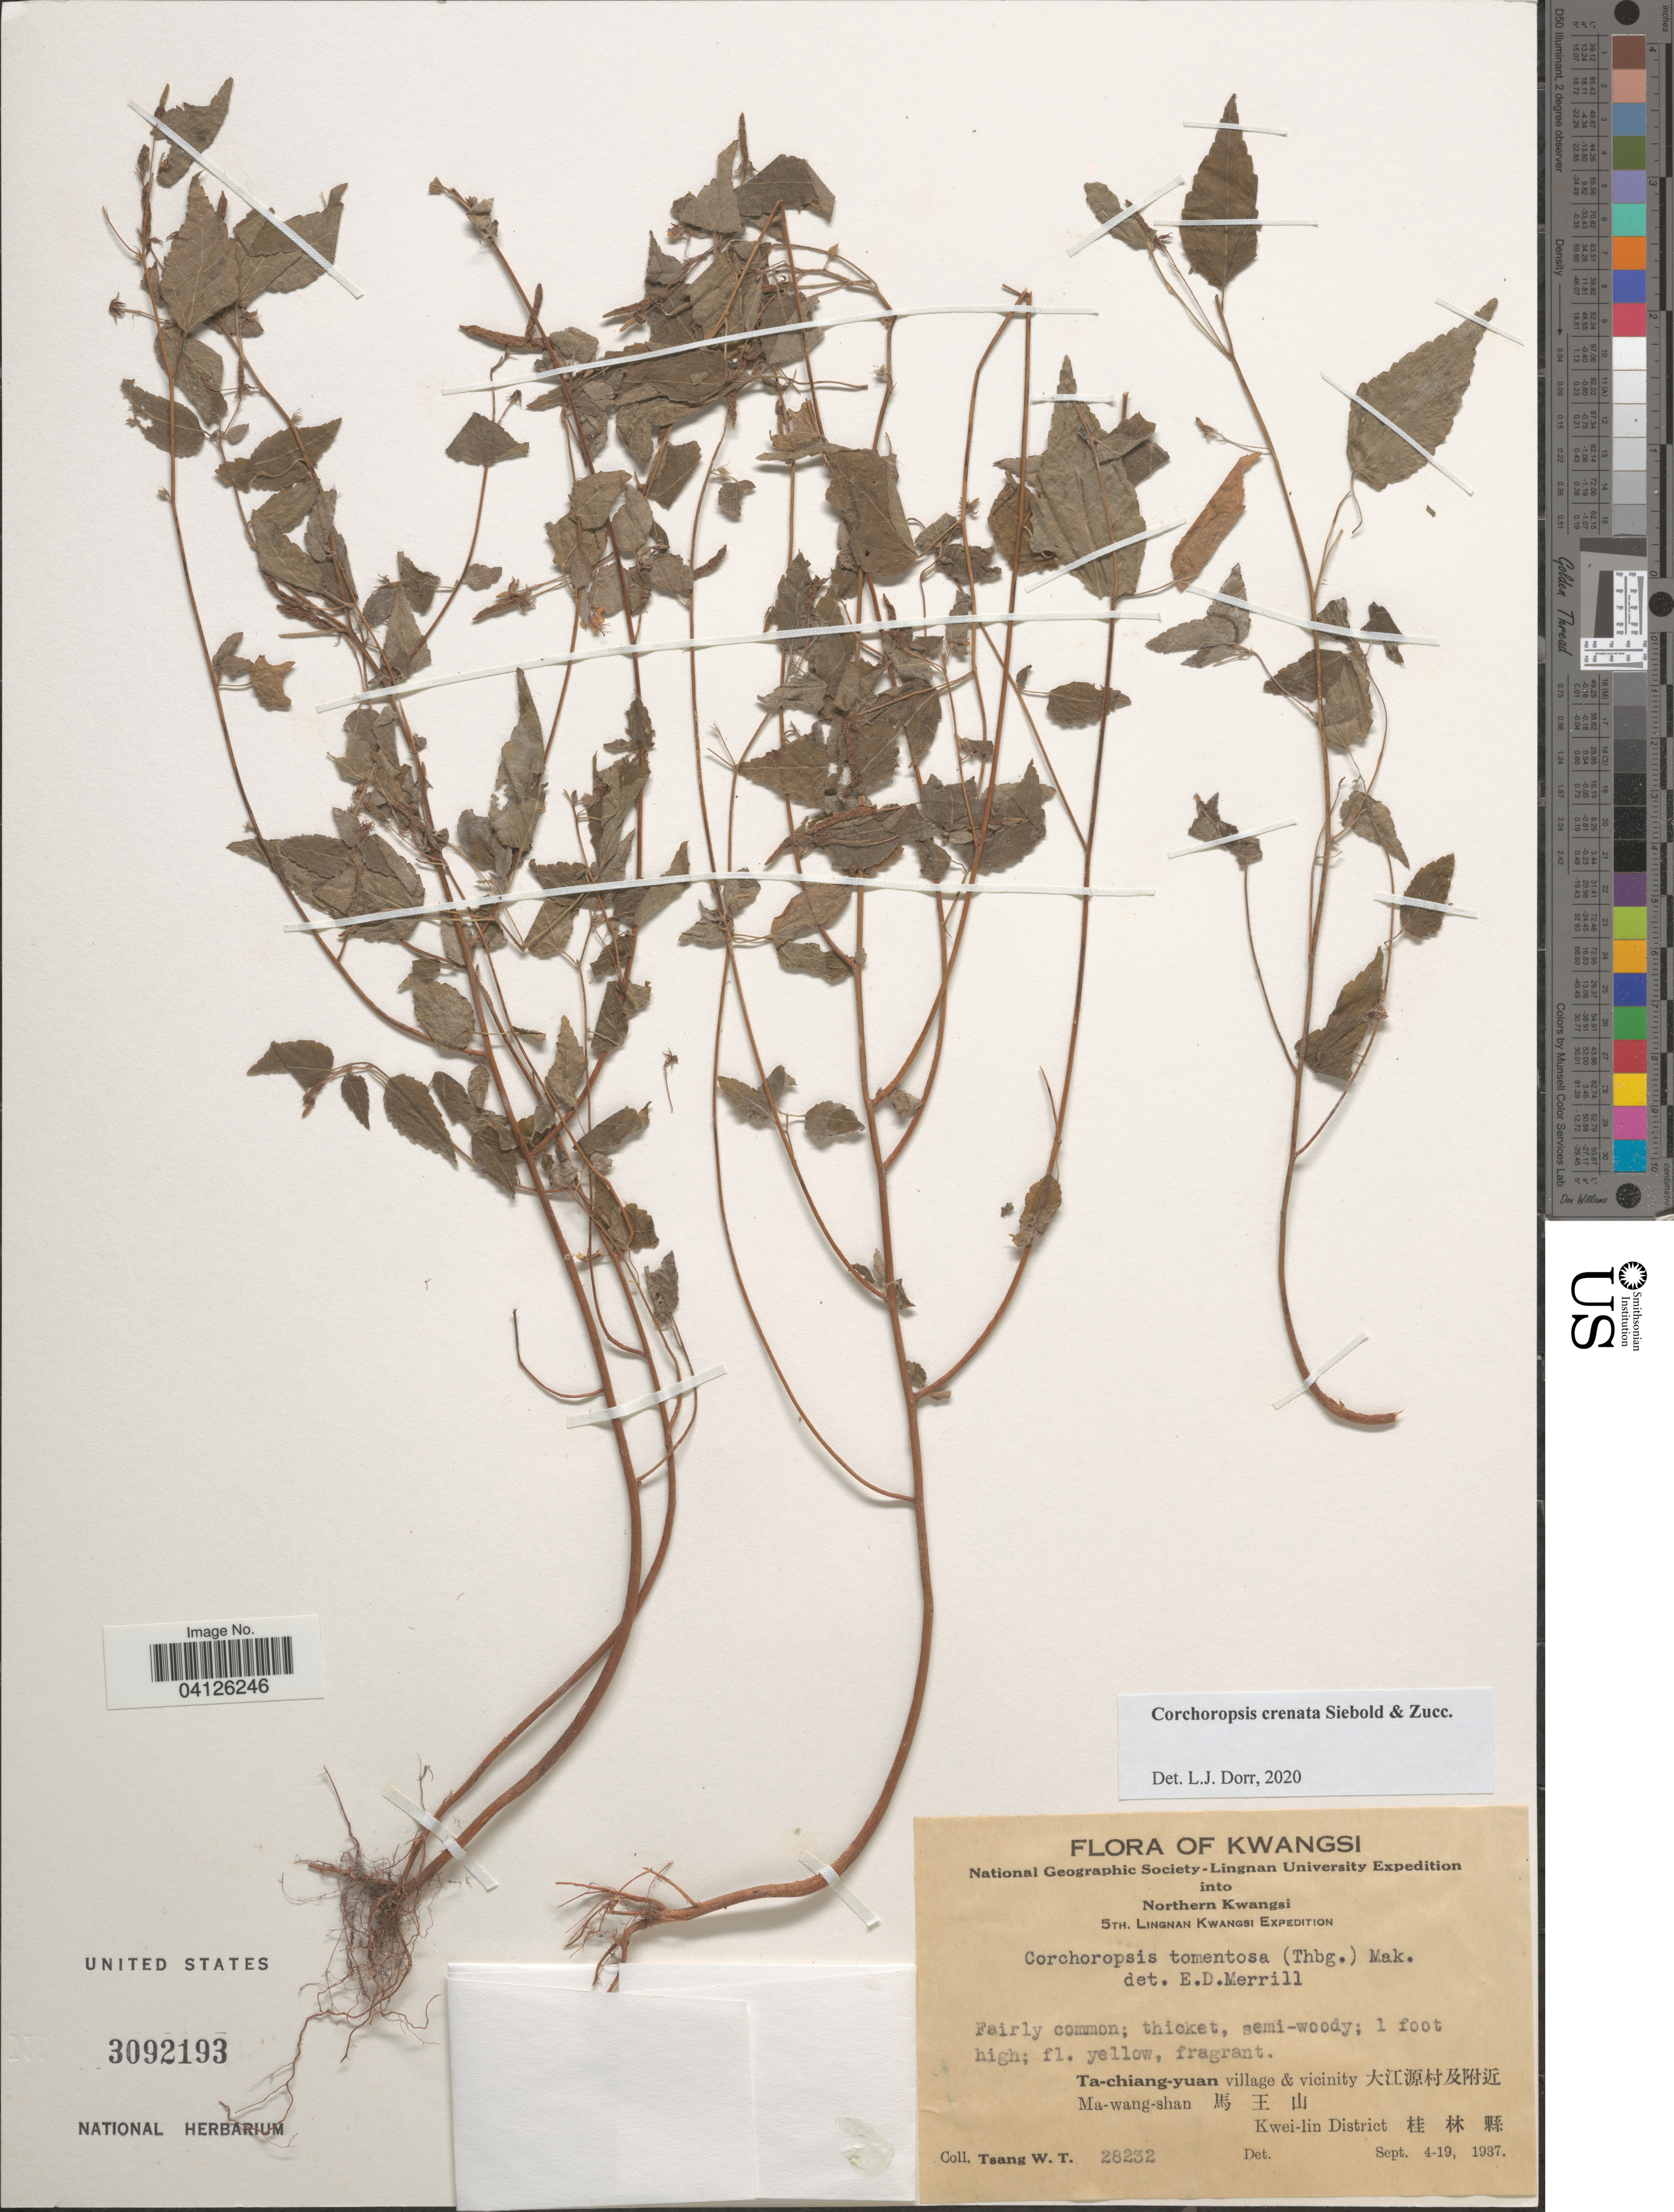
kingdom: Plantae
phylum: Tracheophyta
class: Magnoliopsida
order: Malvales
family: Malvaceae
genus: Corchoropsis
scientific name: Corchoropsis crenata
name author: Siebold & Zucc.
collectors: W. T. Tsang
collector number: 28232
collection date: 1937-09-04/1937-09-19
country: China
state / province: Guangxi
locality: Kwangsi. National Geographic Society-Lingnan University Expedition into Northern Kwangsi. 5th. Lingnan Kwangsi Expedition. Ta-chiang-yuan village & vicinity X. Ma-wang-shan X. Kwei-lin District X.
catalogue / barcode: US 3092193